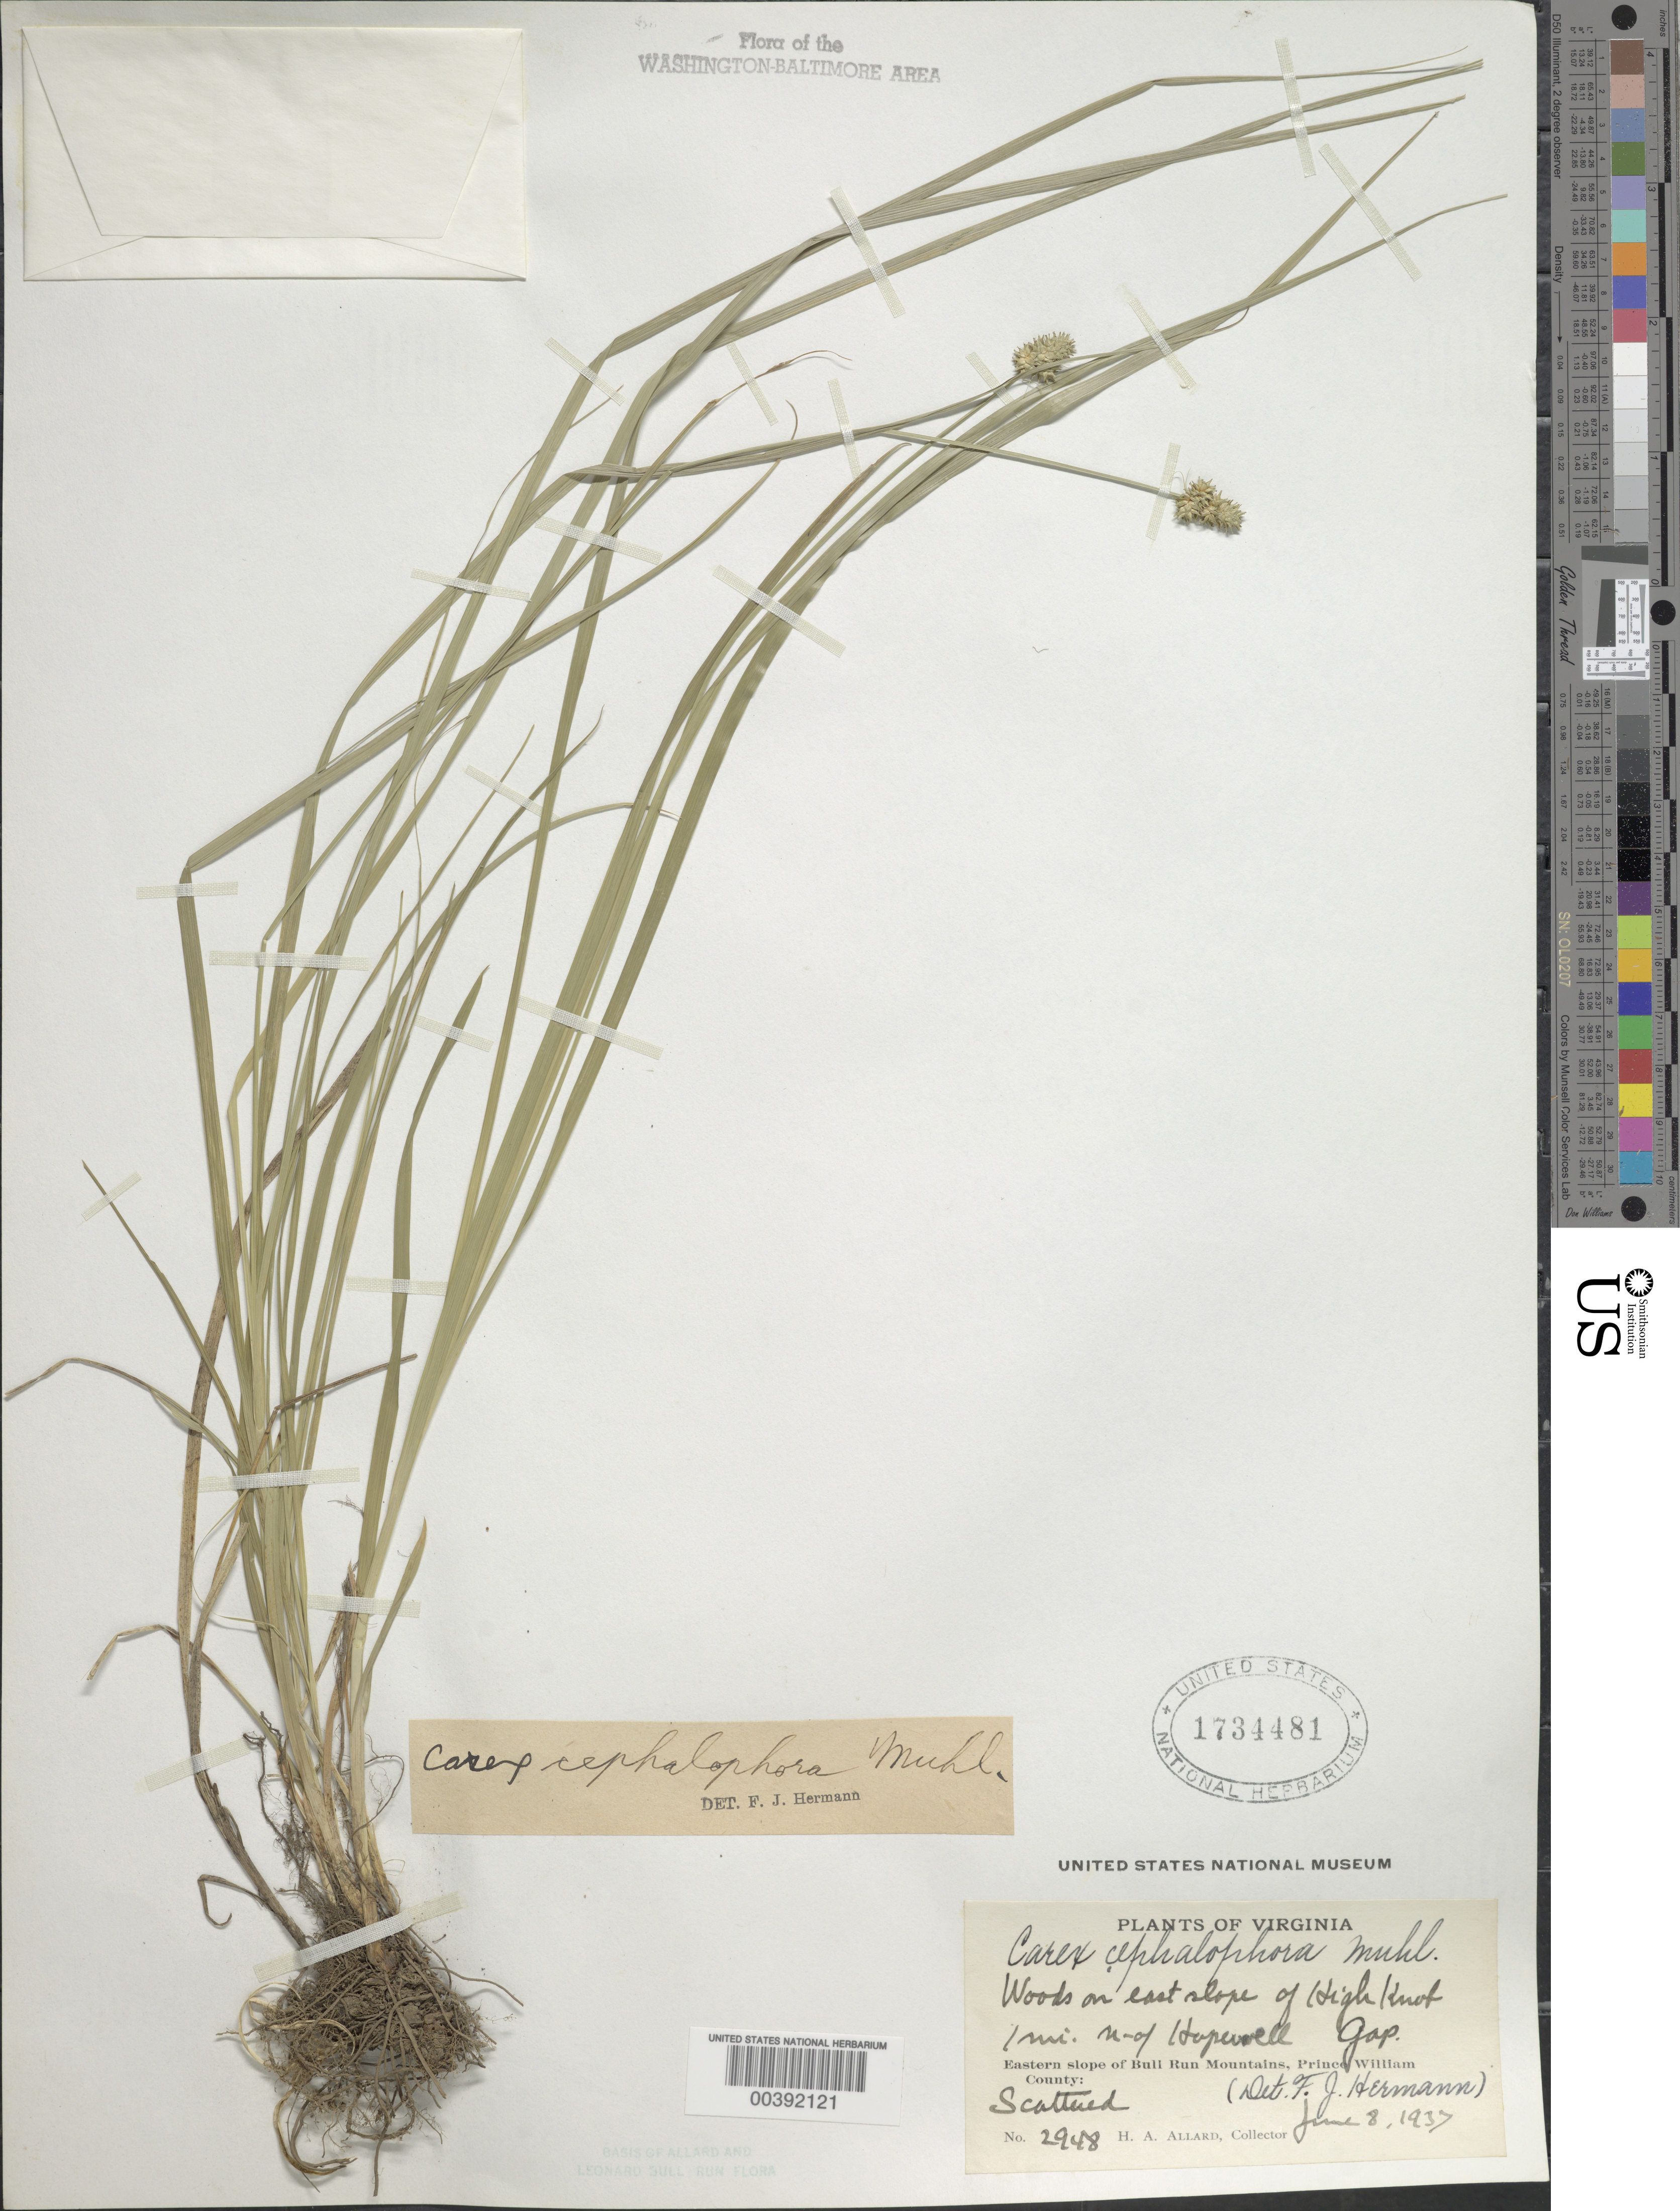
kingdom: Plantae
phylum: Tracheophyta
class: Liliopsida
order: Poales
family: Cyperaceae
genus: Carex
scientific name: Carex cephalophora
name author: Muhl. ex Willd.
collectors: H. A. Allard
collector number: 2948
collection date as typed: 08 Jun 1937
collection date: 1937-06-08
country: United States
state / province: Virginia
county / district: Prince William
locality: N of Hopewell Gap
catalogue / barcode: US 1734481